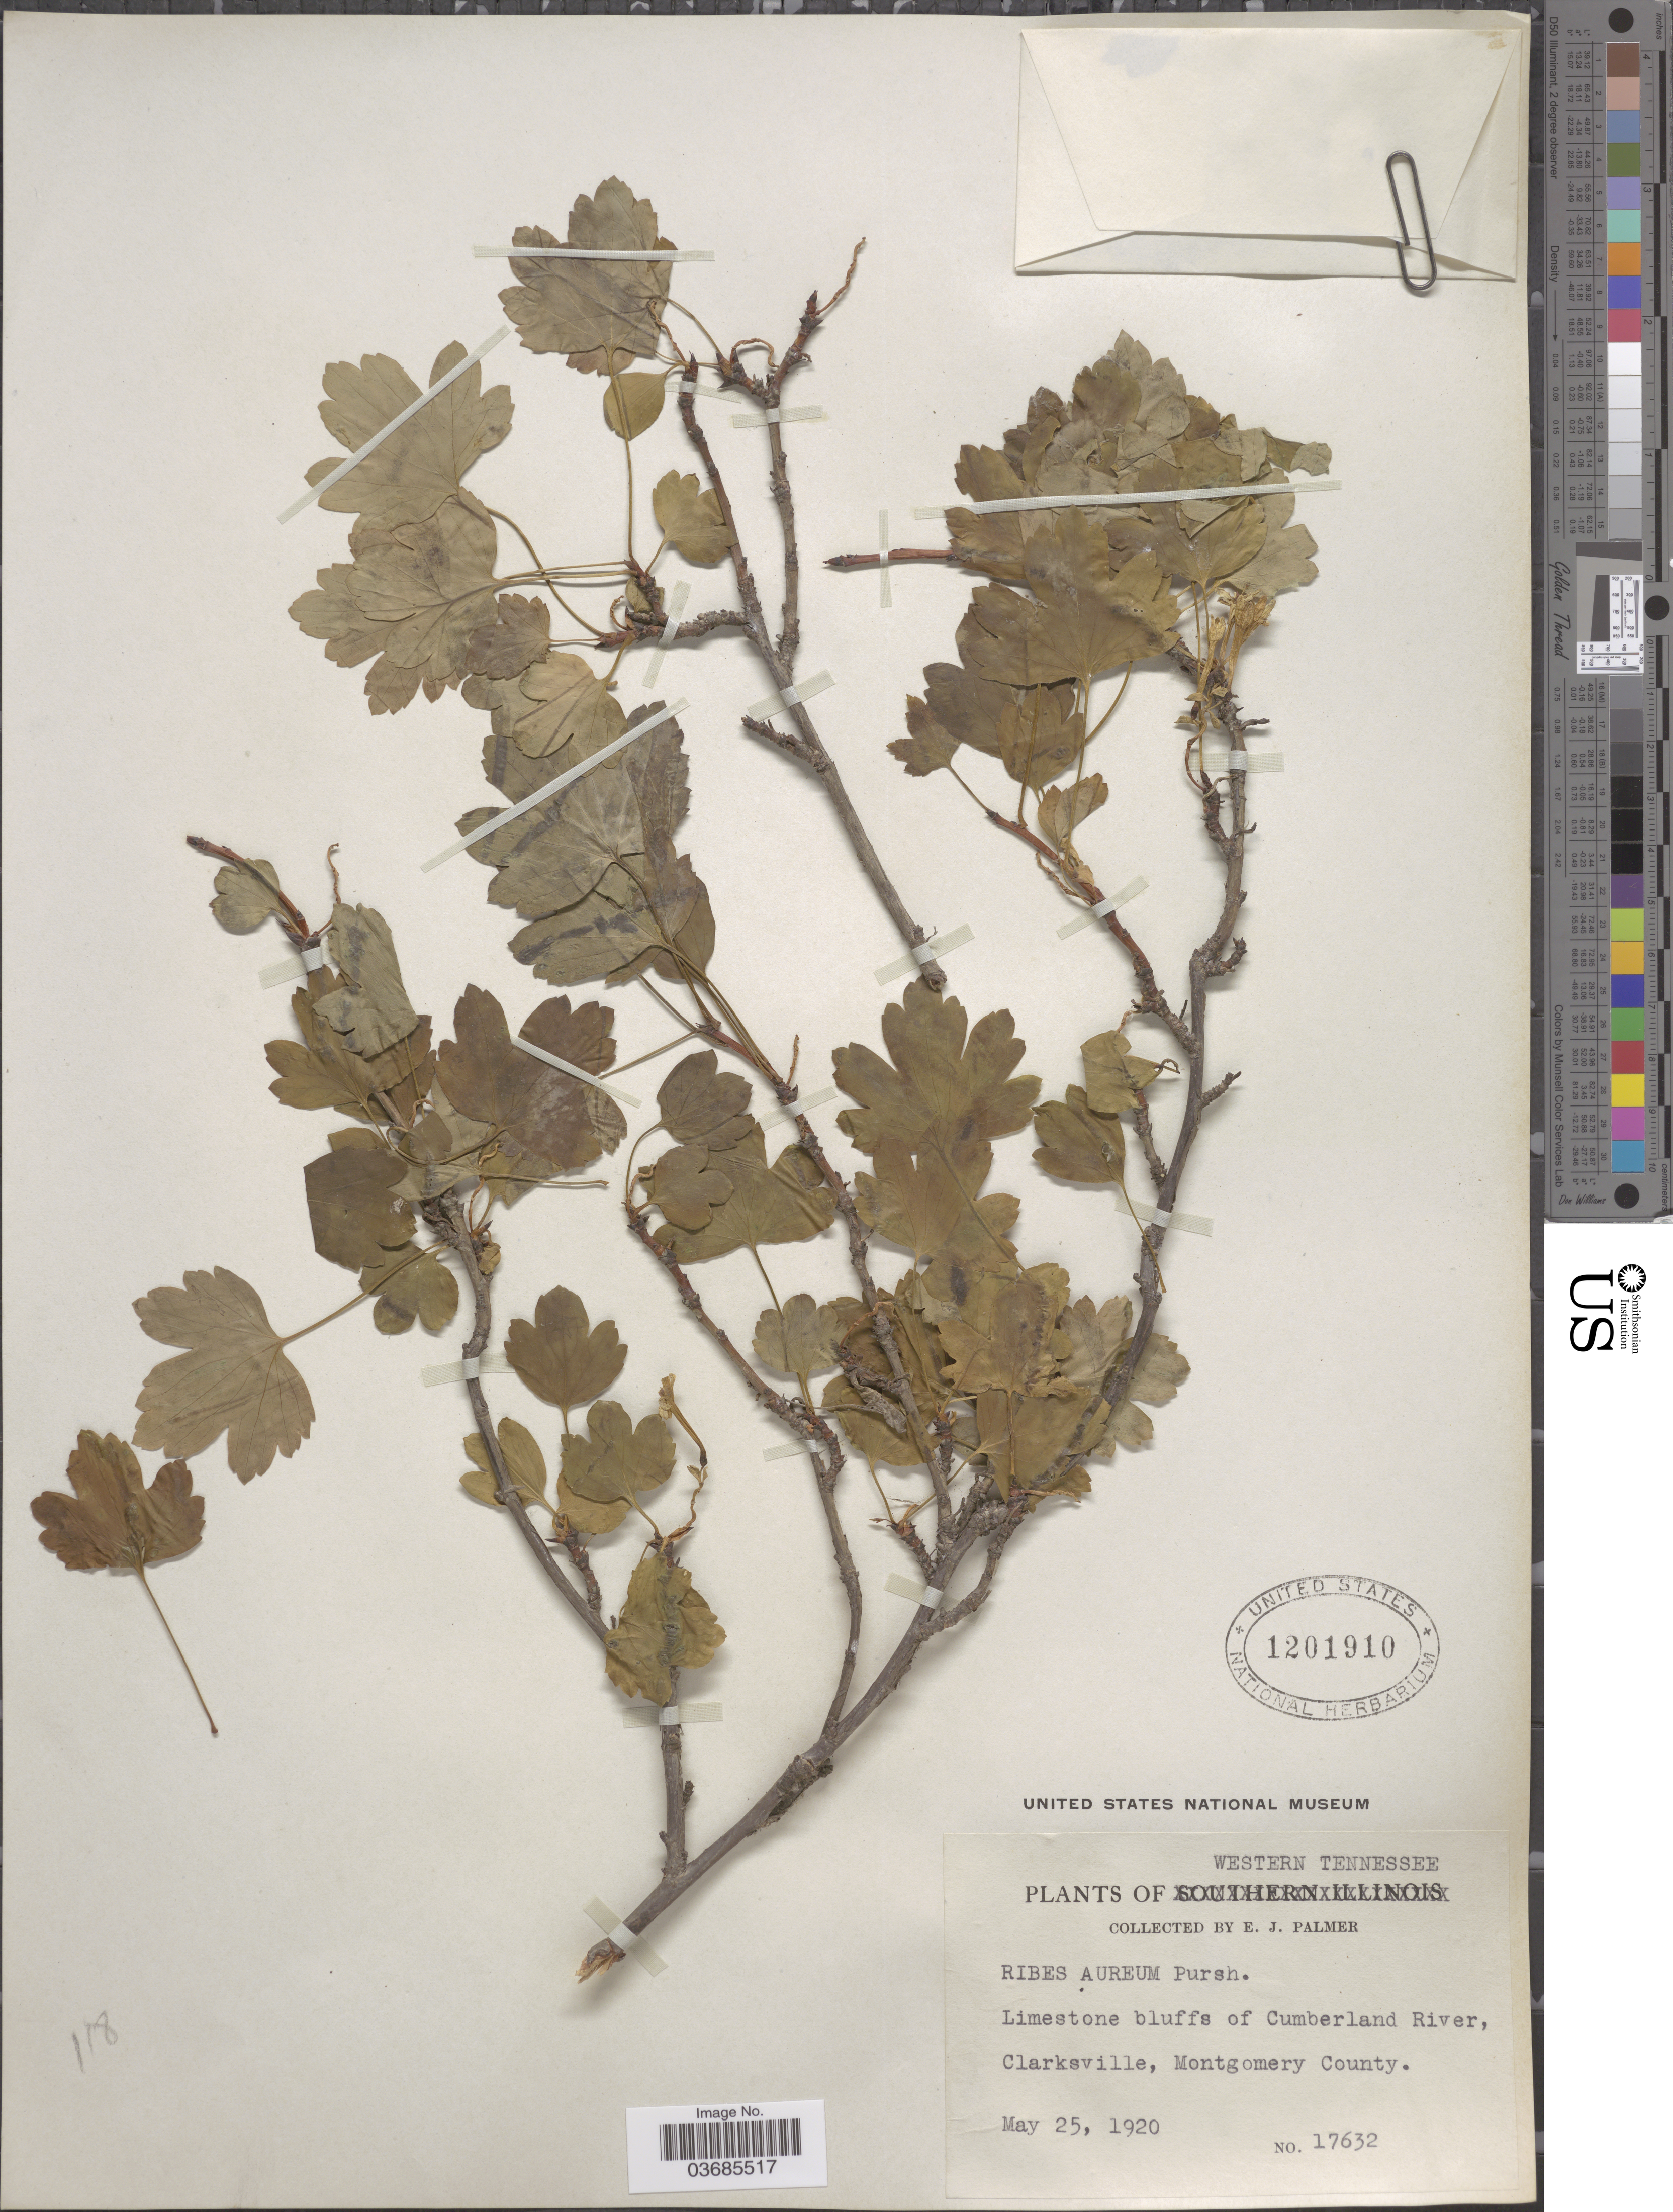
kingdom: Plantae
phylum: Tracheophyta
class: Magnoliopsida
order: Saxifragales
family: Grossulariaceae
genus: Ribes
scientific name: Ribes aureum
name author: Pursh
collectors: E. J. Palmer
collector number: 17632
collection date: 1920-05-25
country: United States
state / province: Tennessee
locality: Western Tennessee. Limestone bluffs of Cumberland River, Clarksville, Montgomery County.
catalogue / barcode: US 1201910